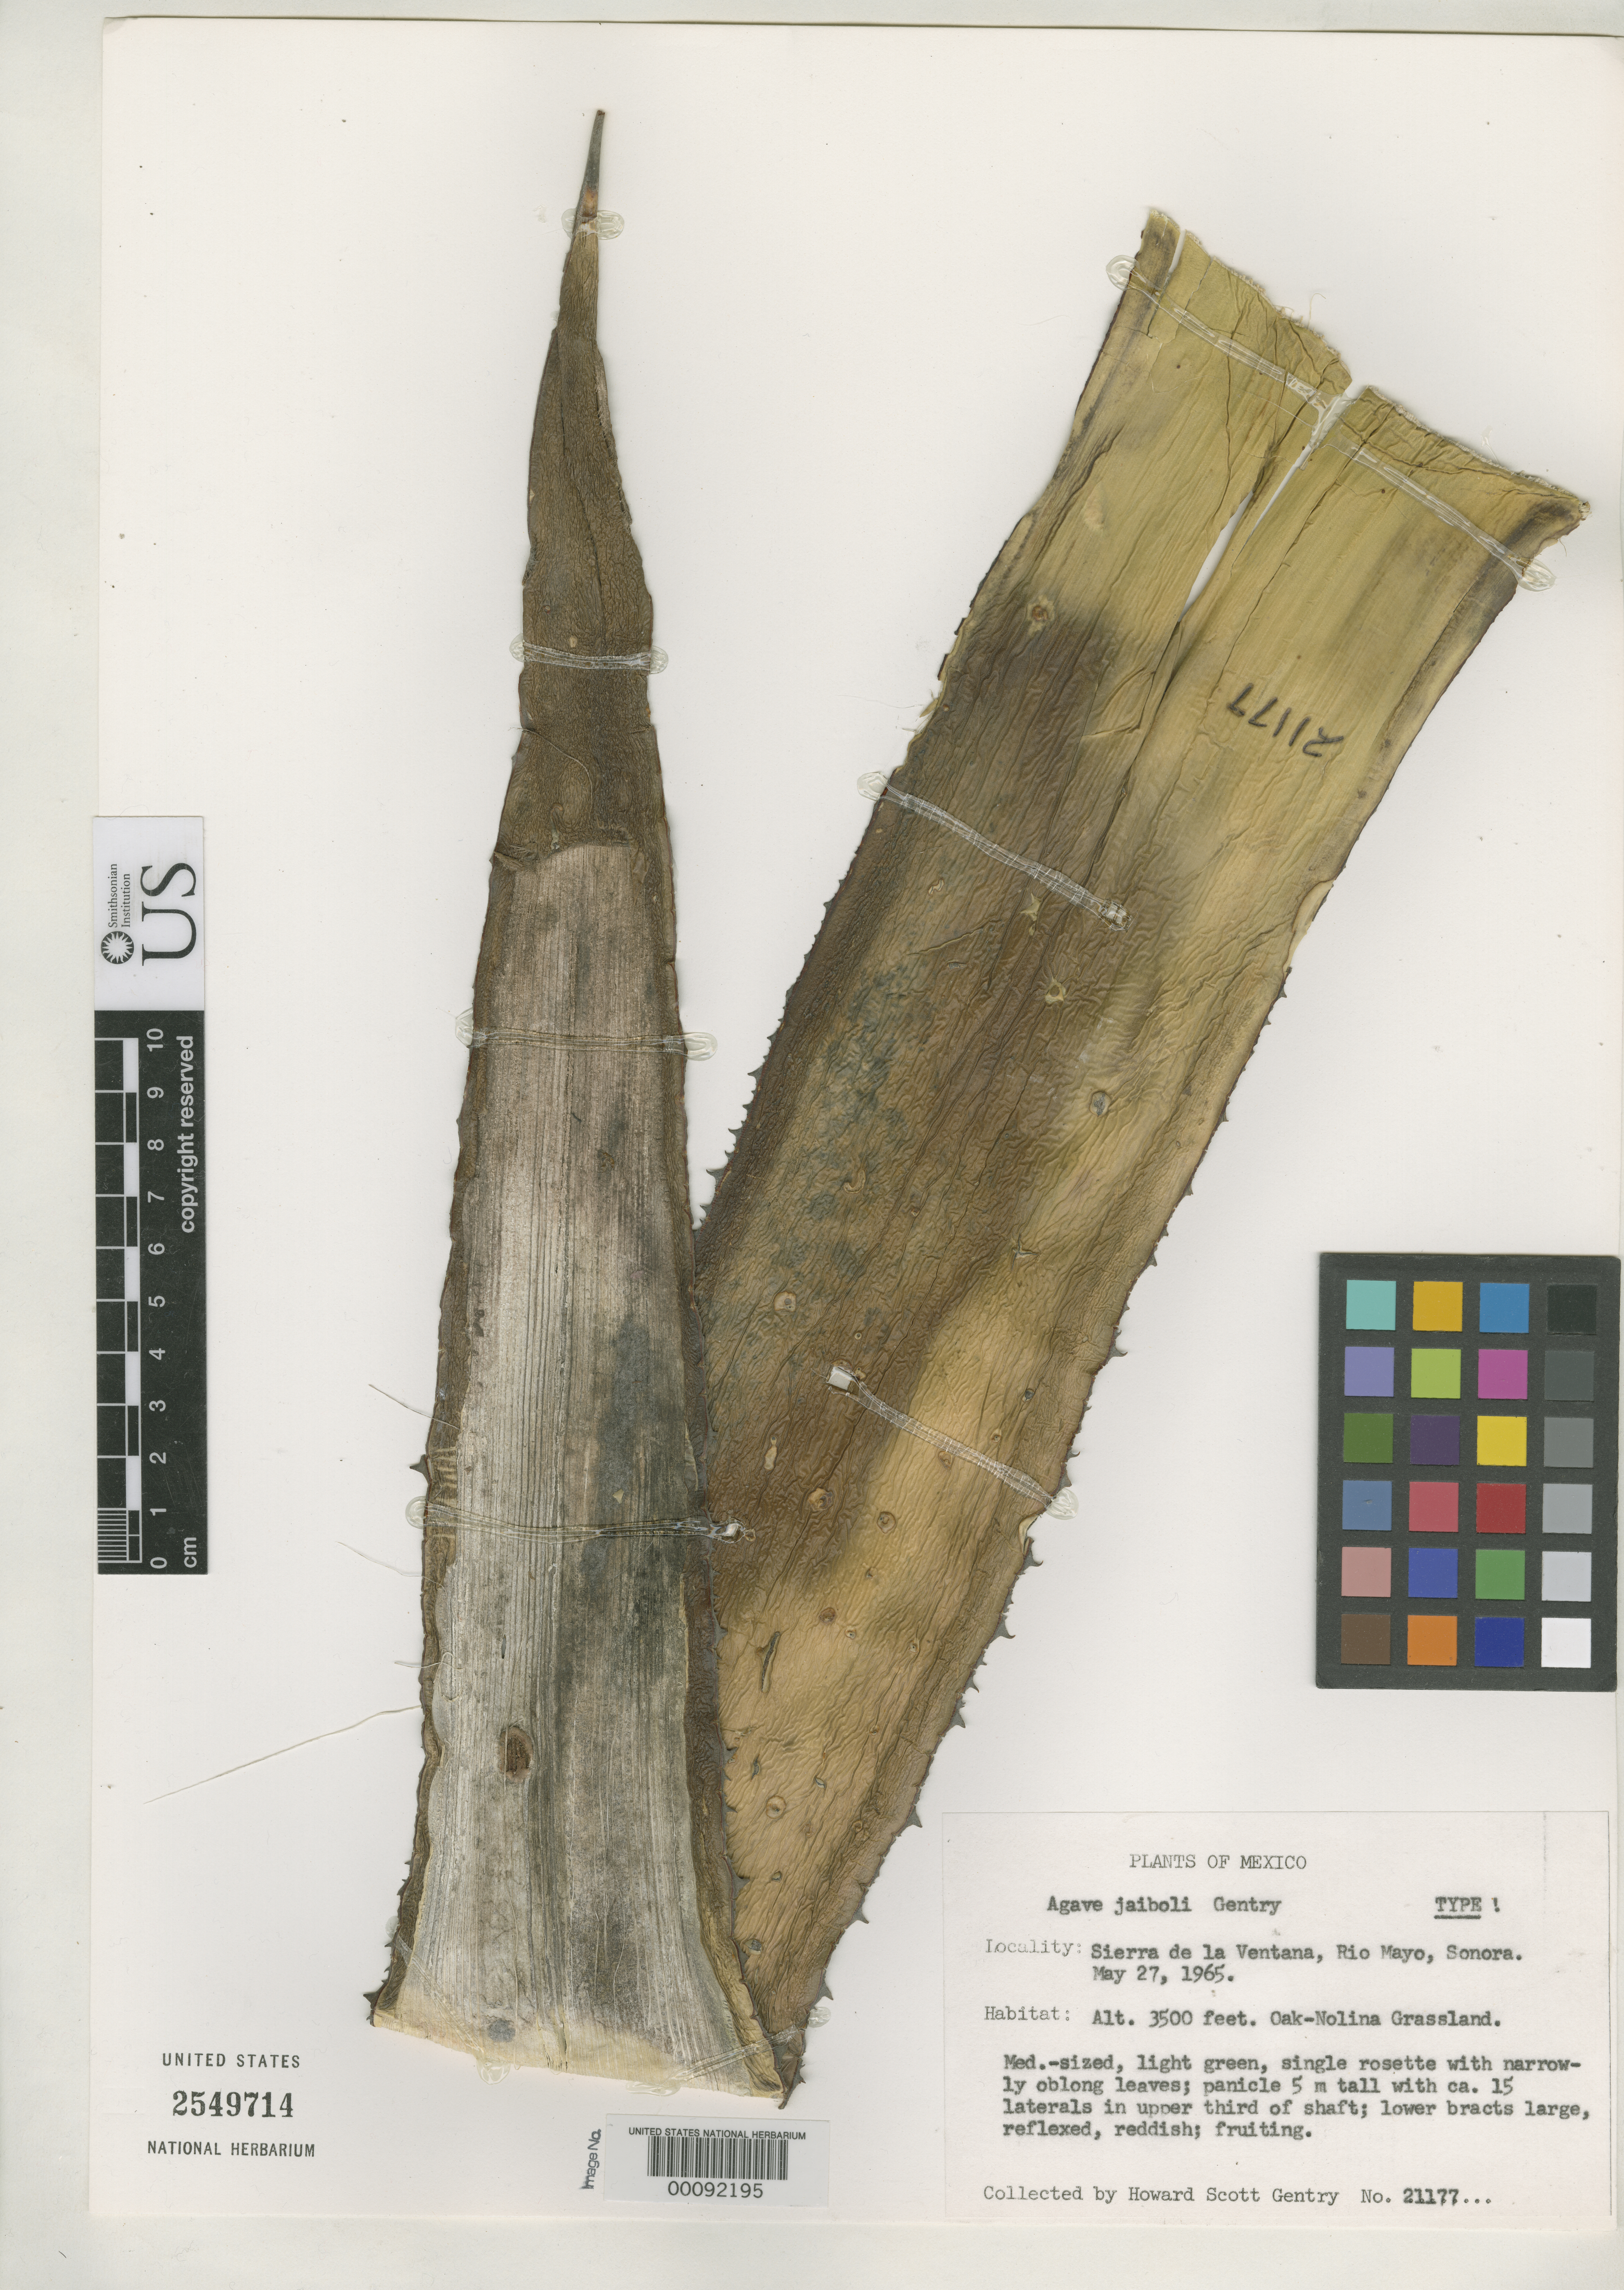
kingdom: Plantae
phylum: Tracheophyta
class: Liliopsida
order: Asparagales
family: Asparagaceae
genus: Agave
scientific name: Agave jaiboli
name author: Gentry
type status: Holotype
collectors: H. S. Gentry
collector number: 21177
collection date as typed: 27 May 1965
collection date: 1965-05-27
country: Mexico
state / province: Sonora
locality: Sierra de La Ventana.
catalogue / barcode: US 2549714